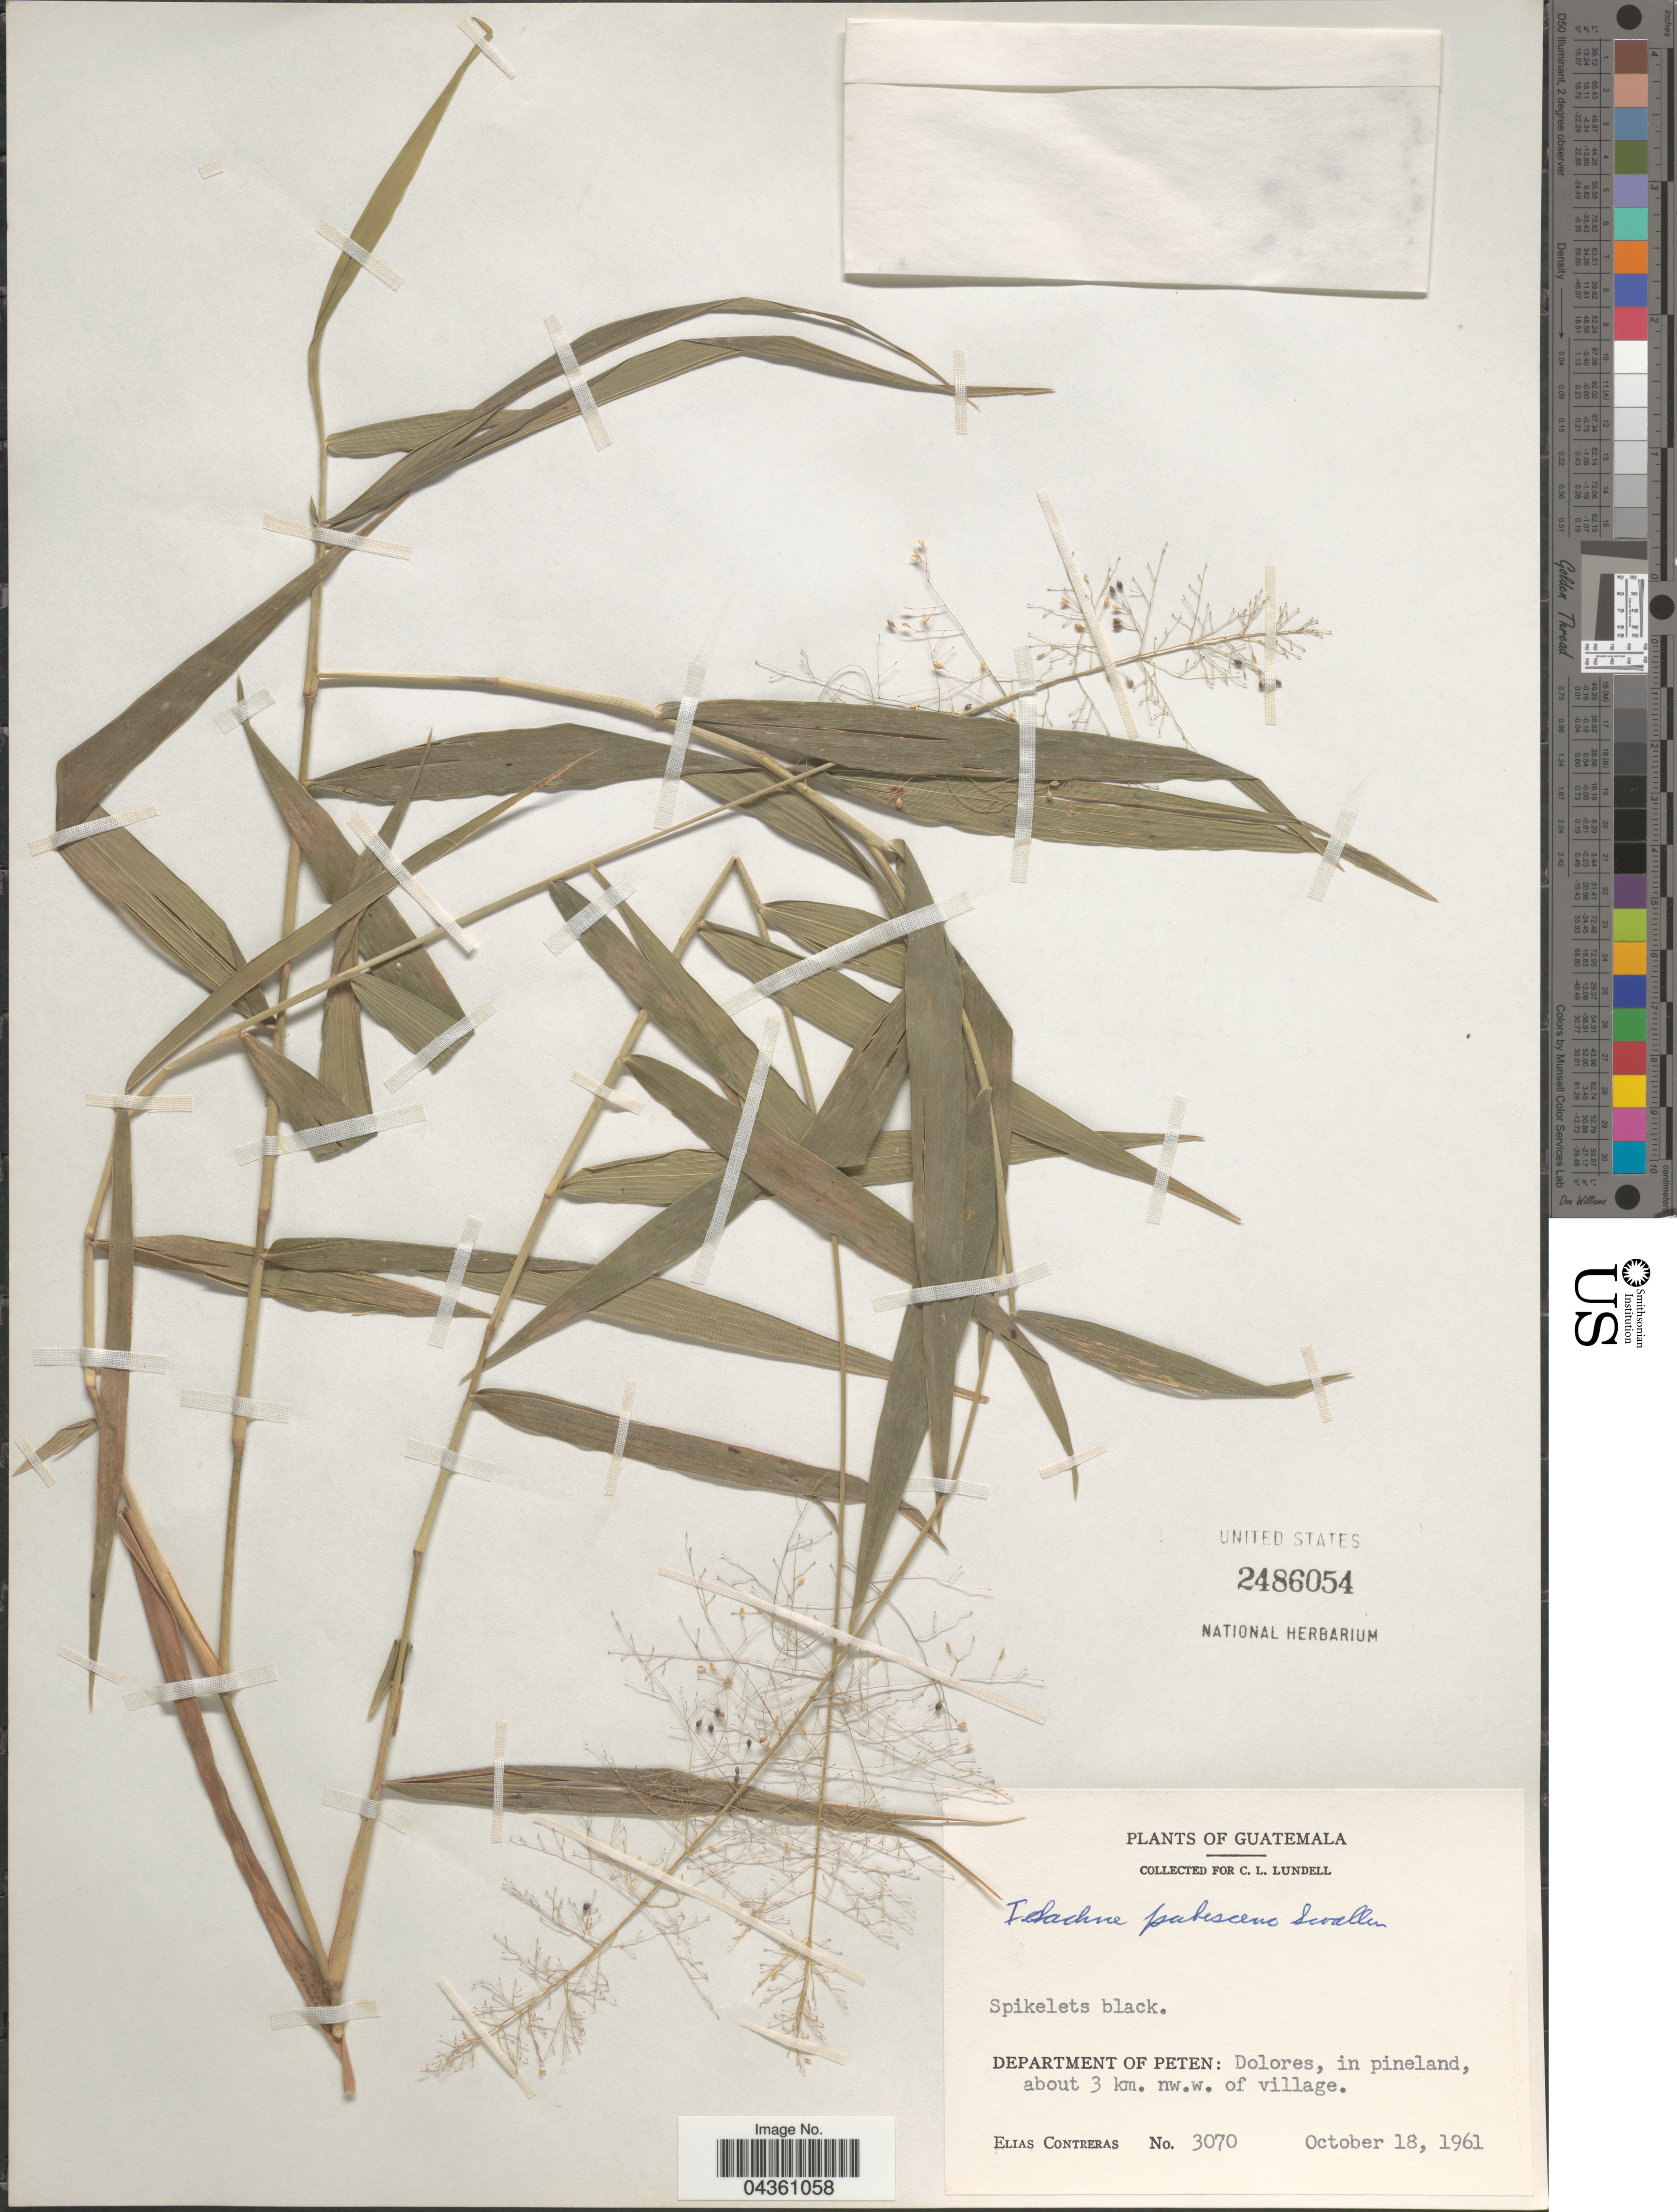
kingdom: Plantae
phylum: Tracheophyta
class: Liliopsida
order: Poales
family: Poaceae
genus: Isachne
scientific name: Isachne pubescens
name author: Swallen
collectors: E. Contreras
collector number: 3070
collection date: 1961-10-18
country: Guatemala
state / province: El Peten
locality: Department of Peten: Dolores, in pineland, about 3 km. nw.w. of village.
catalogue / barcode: US 2486054